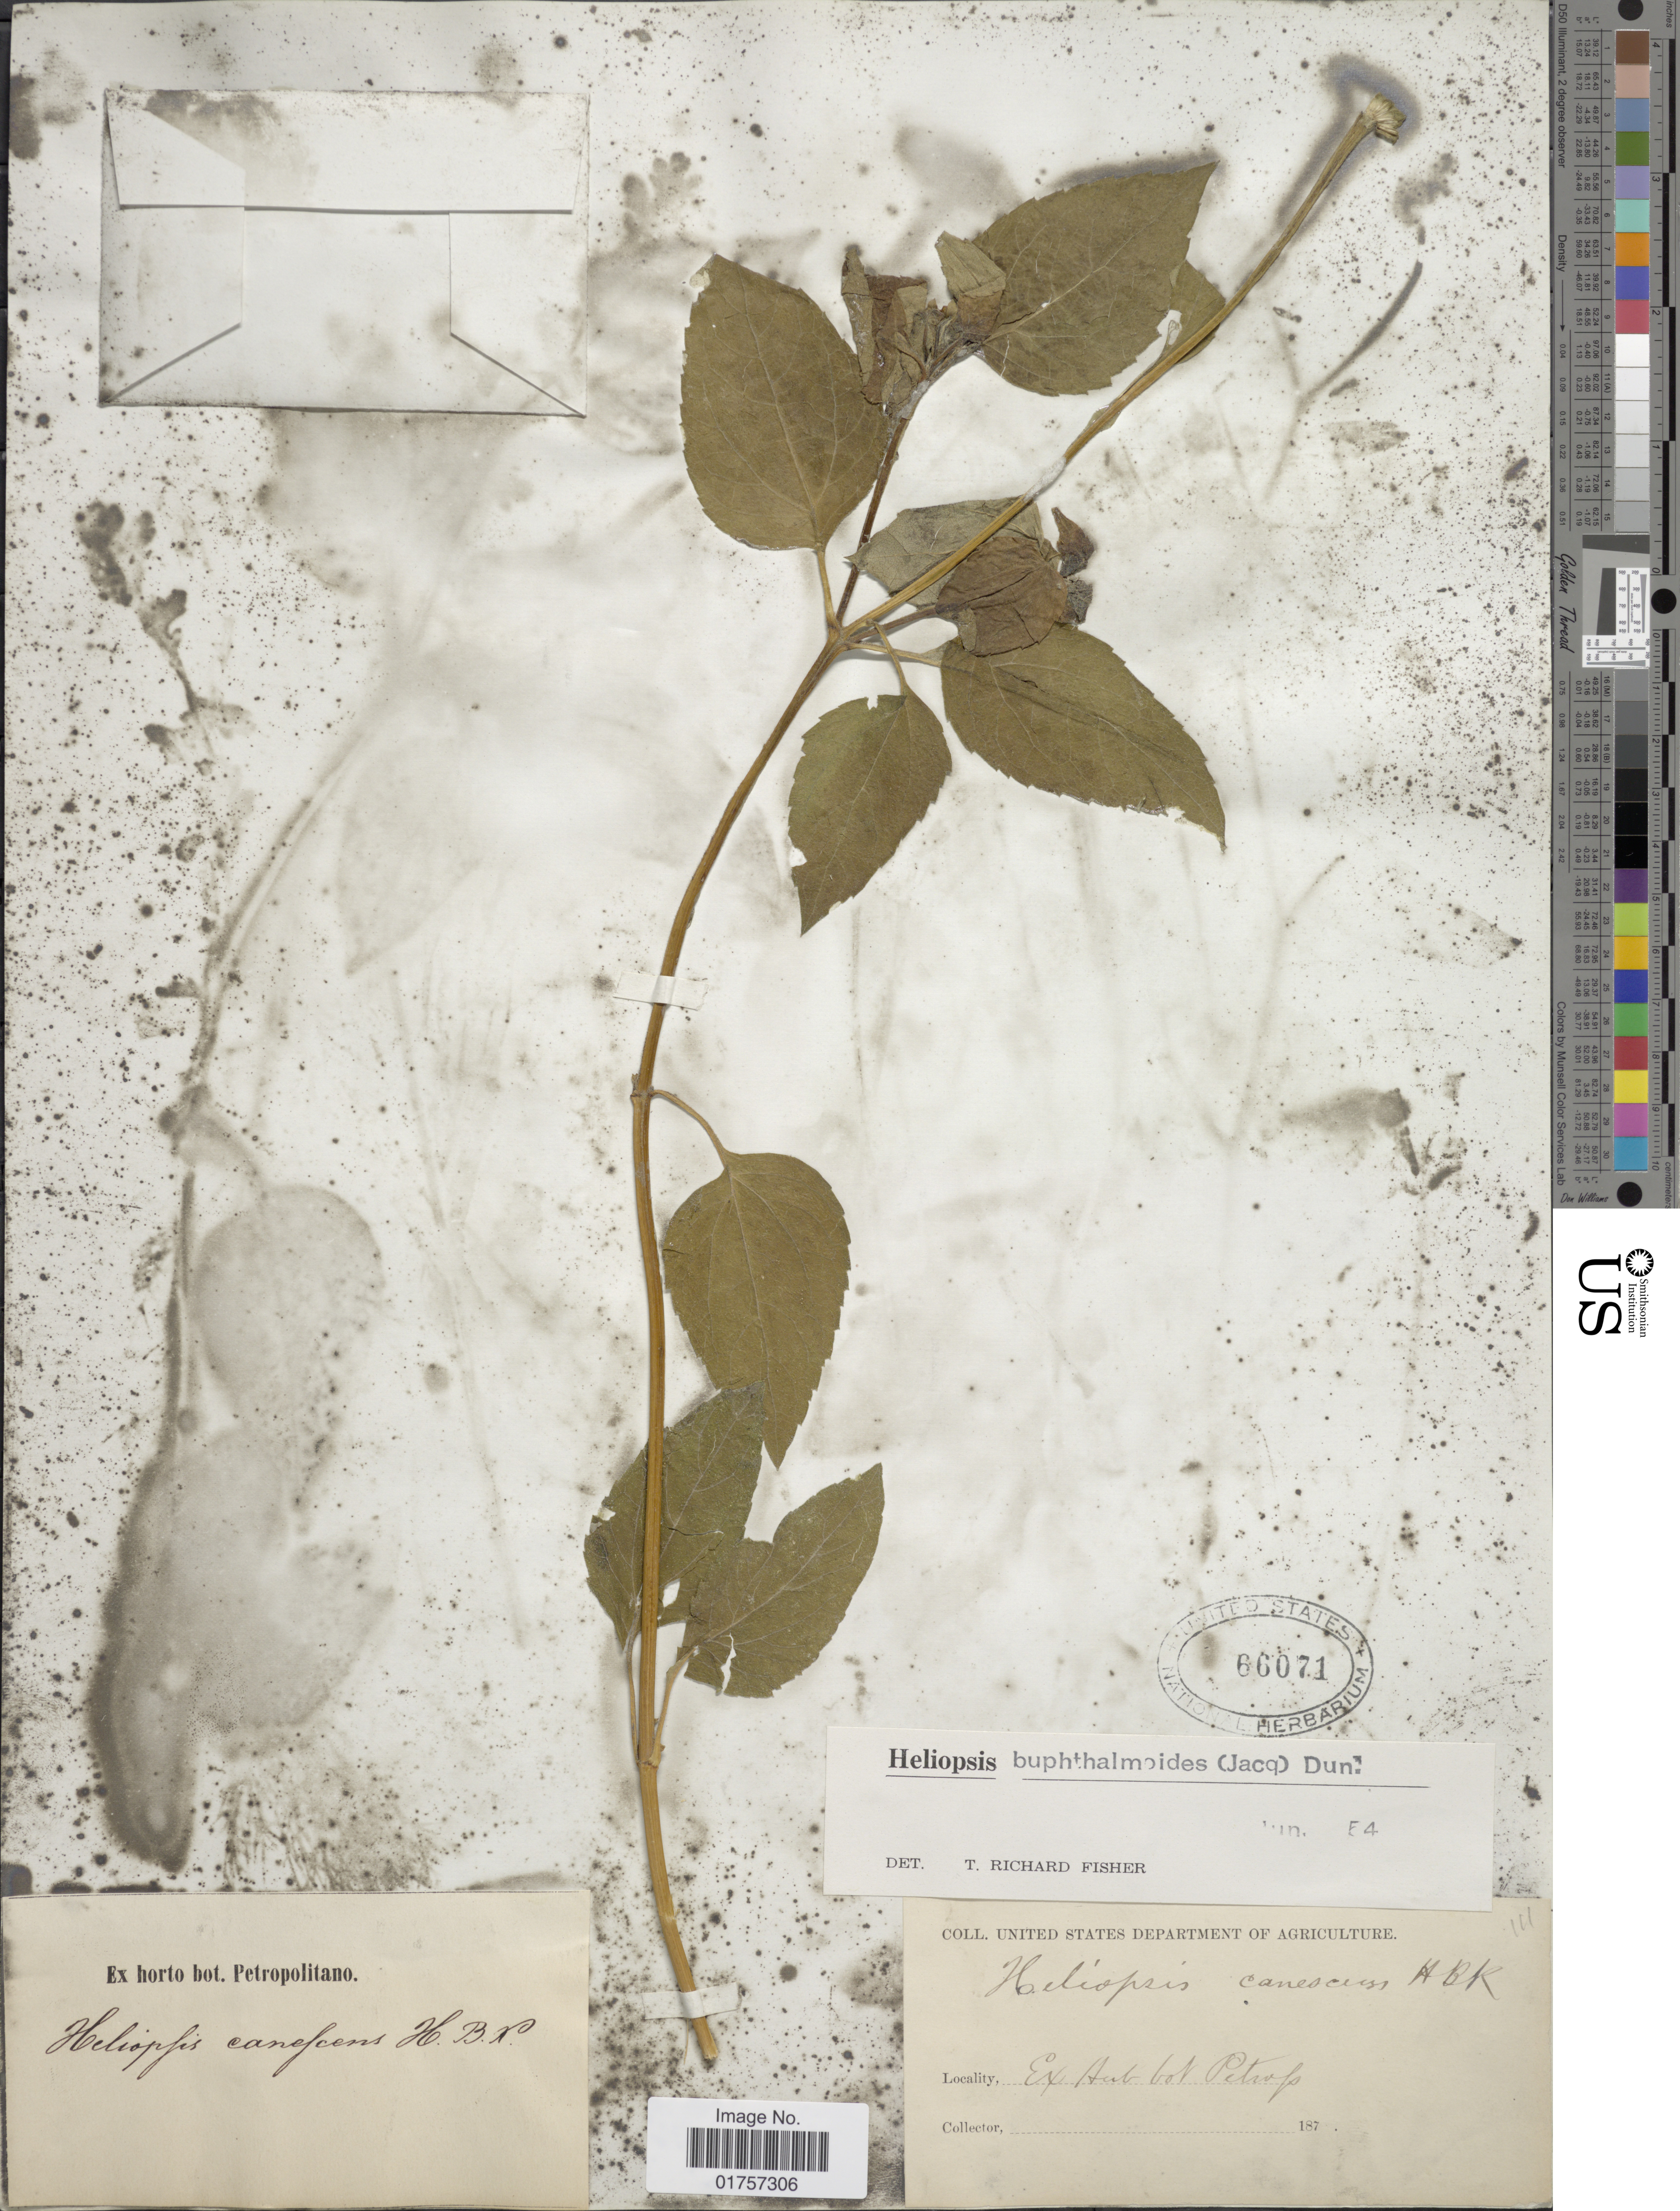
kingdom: Plantae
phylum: Tracheophyta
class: Magnoliopsida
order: Asterales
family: Asteraceae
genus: Heliopsis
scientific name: Heliopsis buphthalmoides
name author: (Jacq.) Dunal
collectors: United States Department of Agriculture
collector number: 14?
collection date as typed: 187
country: Russian Federation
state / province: St. Petersburg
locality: Ex horto. bot. Petropolitano [unsure placement]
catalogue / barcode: US 66071